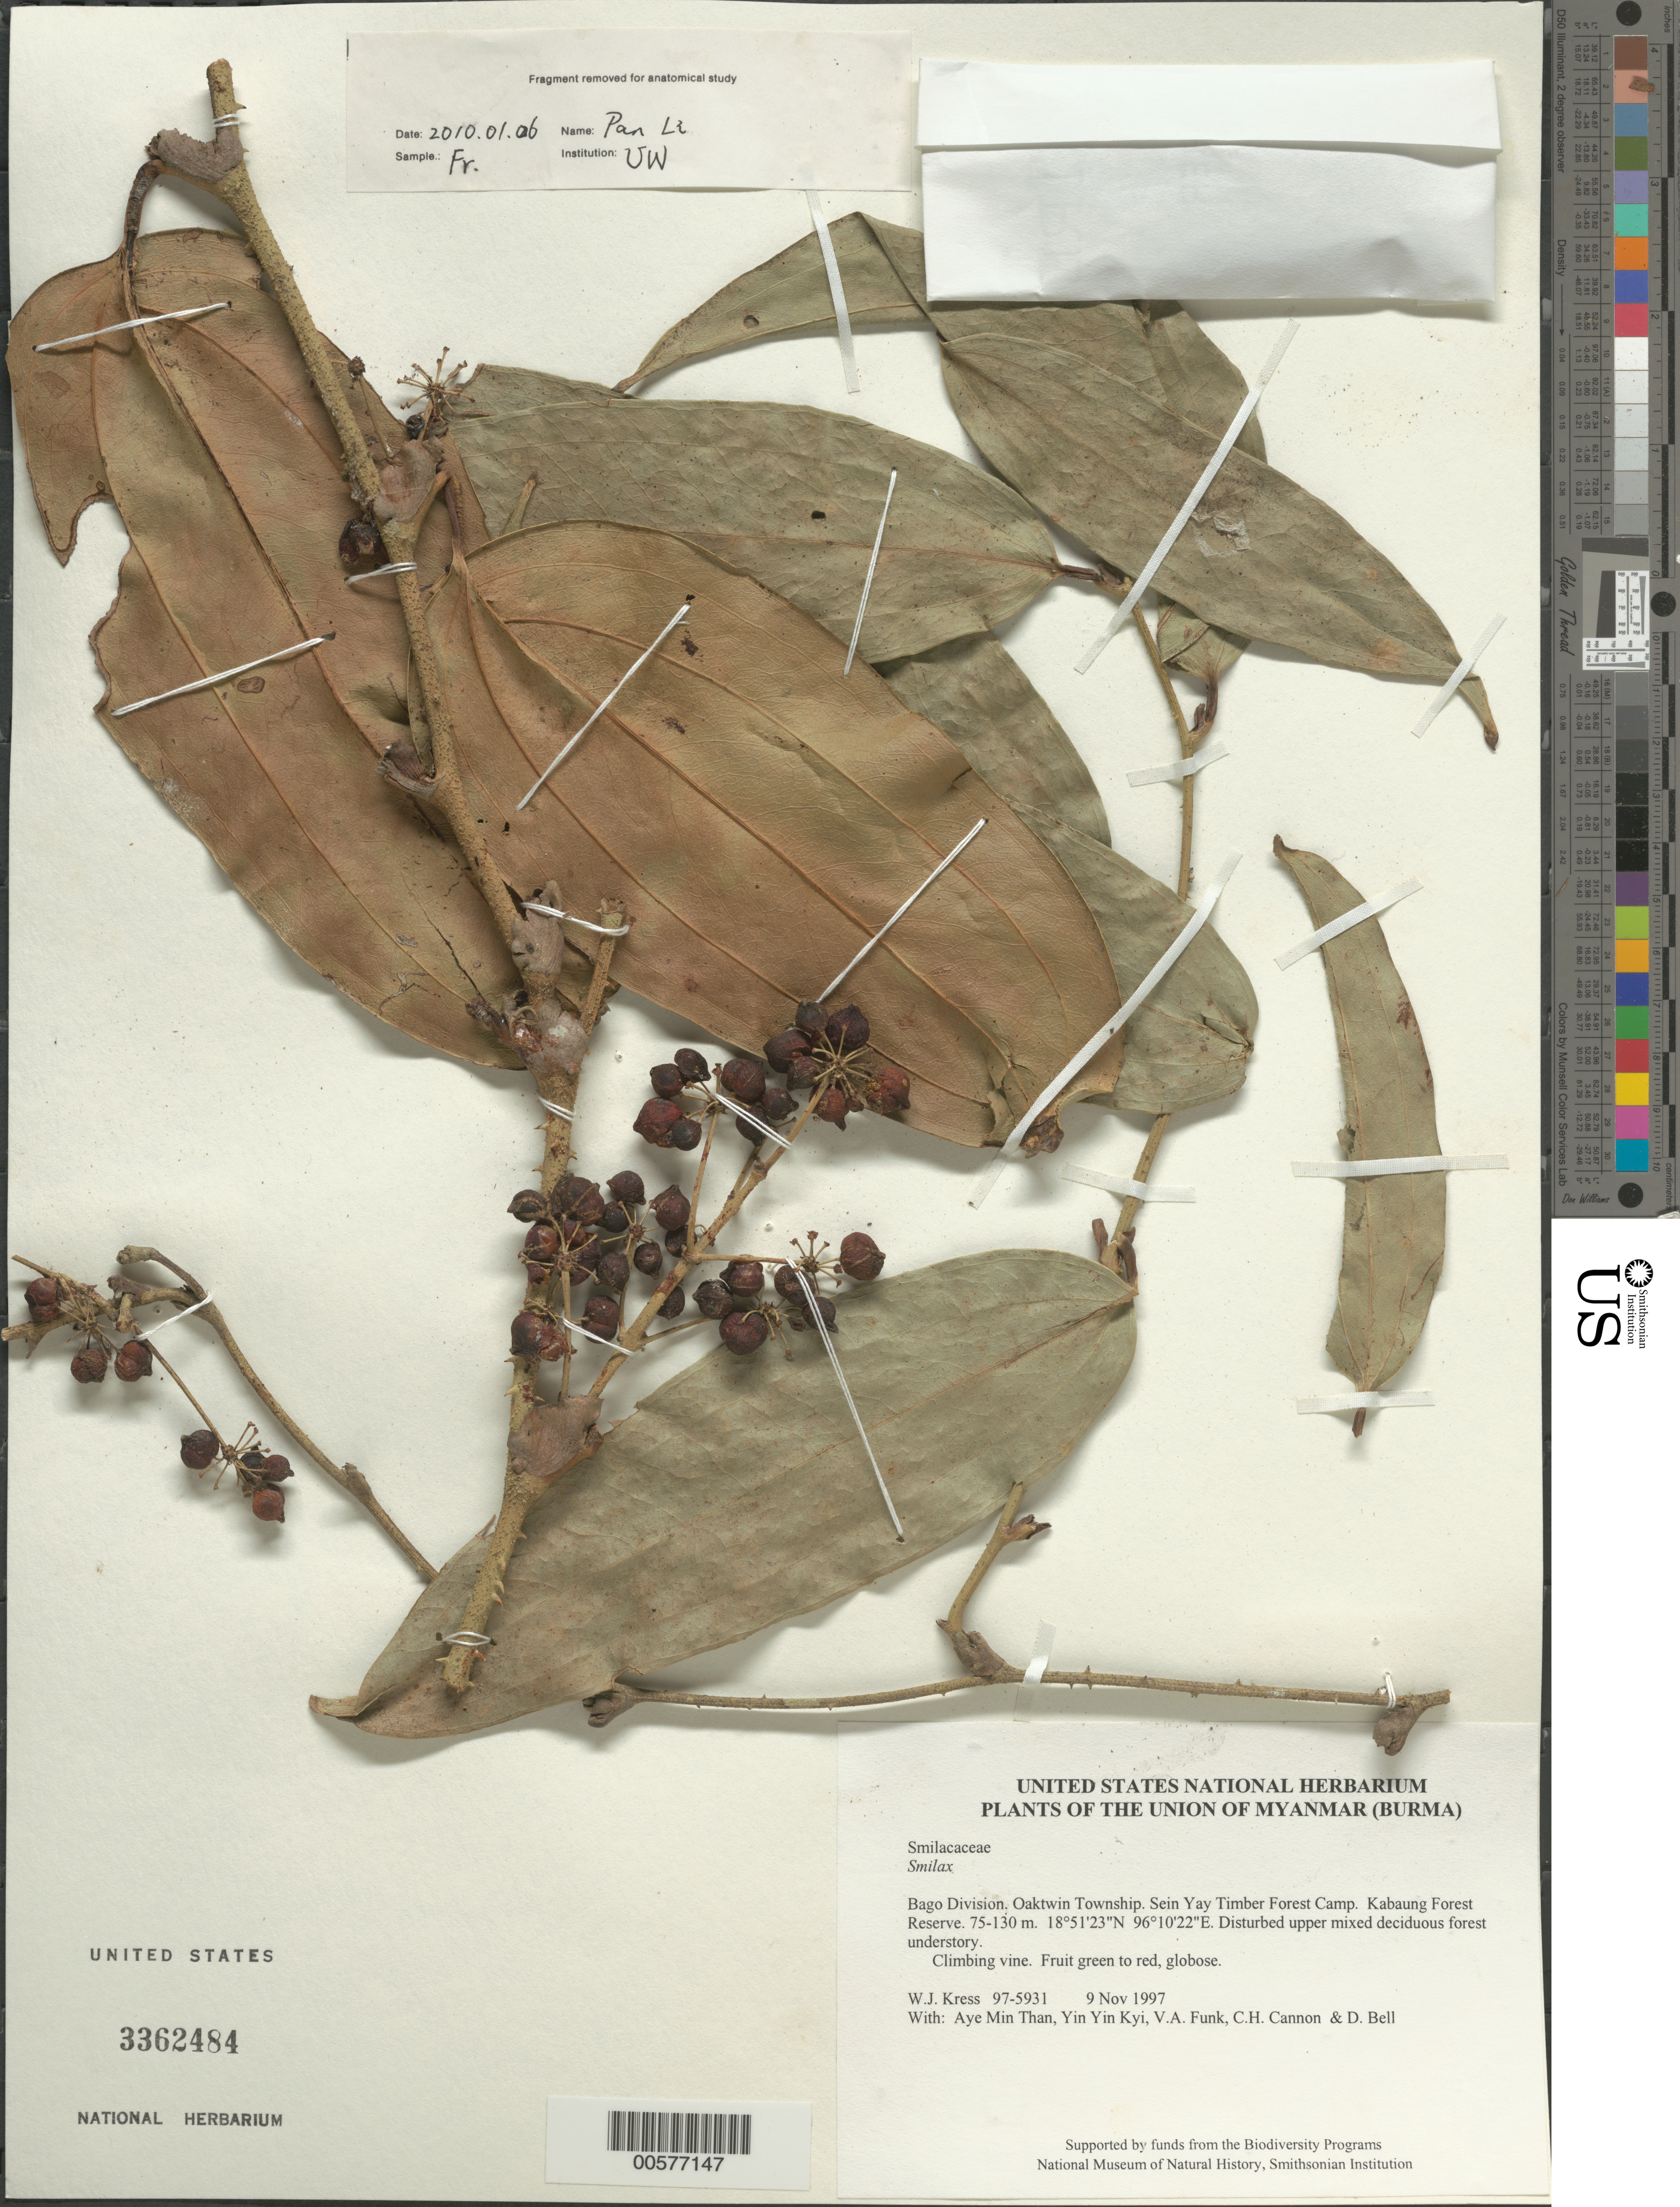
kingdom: Plantae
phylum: Tracheophyta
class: Liliopsida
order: Liliales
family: Smilacaceae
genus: Smilax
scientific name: Smilax sp.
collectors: W. J. Kress, Aye Pe, Yin Yin Kyi, V. Funk, C. H. Cannon & D. A. Bell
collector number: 97-5931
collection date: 1997-11-09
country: Myanmar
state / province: Bago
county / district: Oaktwin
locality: Sein Yay Timber Forest Camp. Kabaung Forest Reserve.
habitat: Disturbed upper mixed deciduous forest understory.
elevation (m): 75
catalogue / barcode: US 3362484